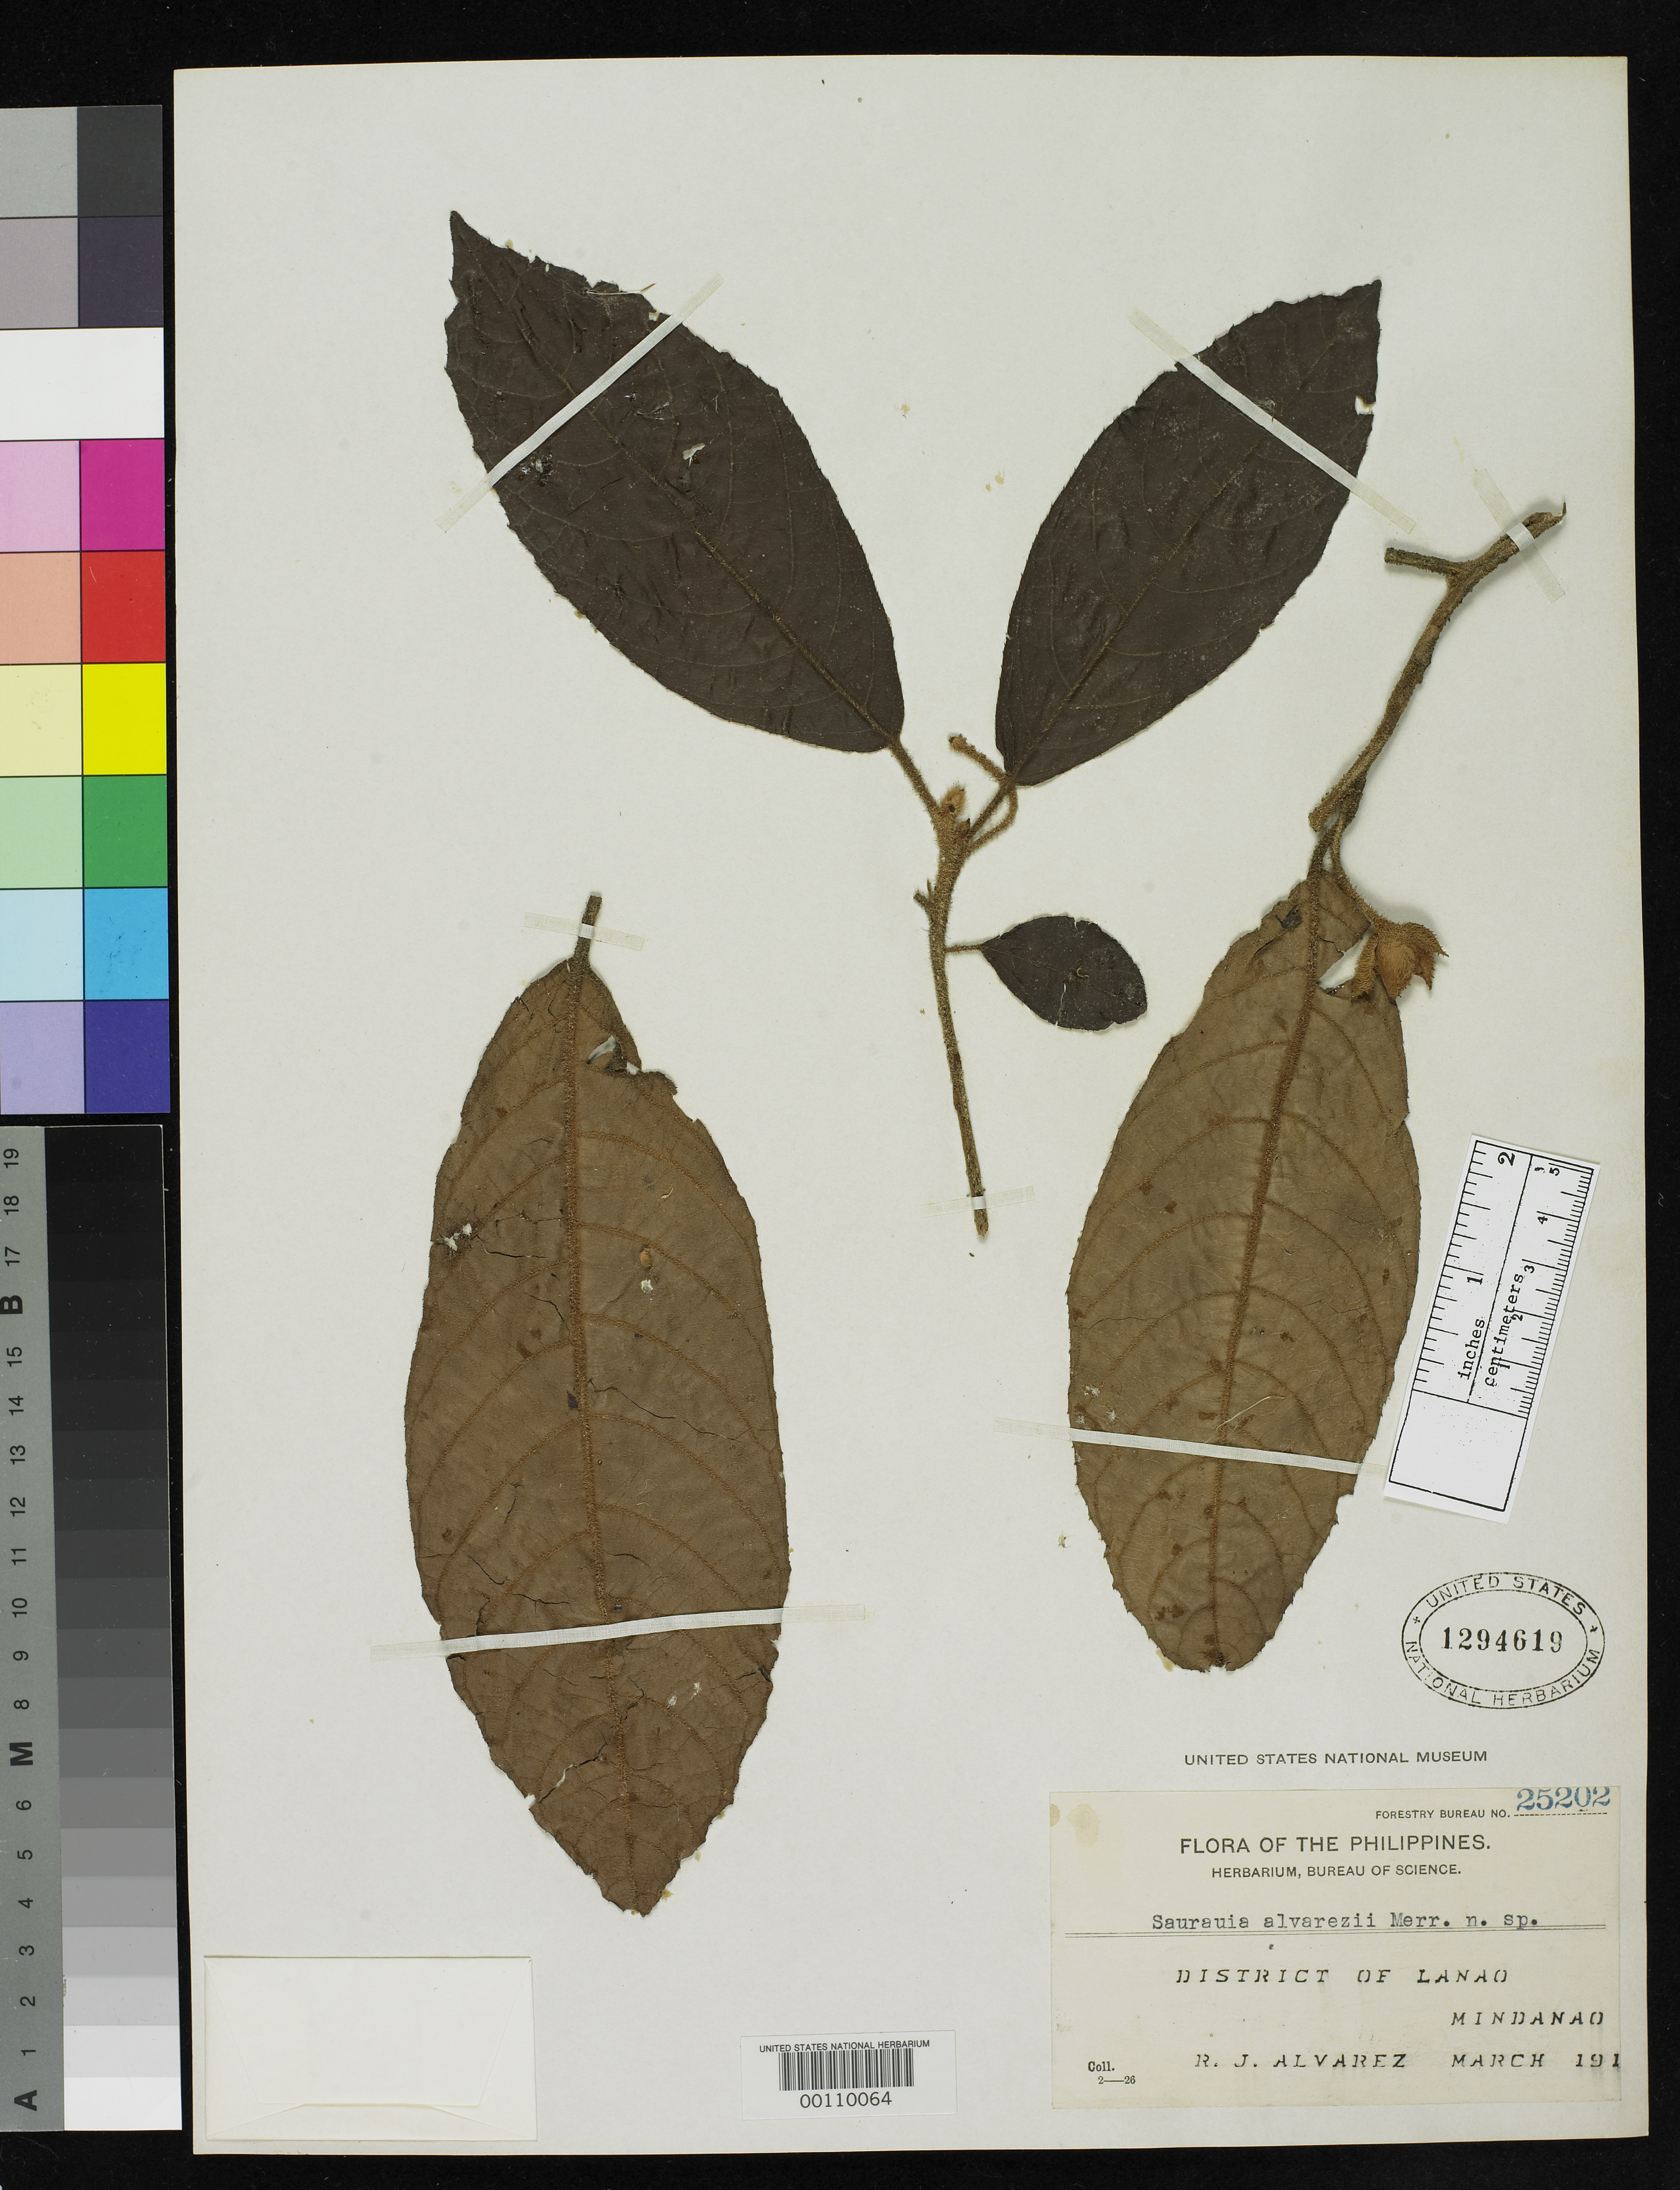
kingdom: Plantae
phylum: Tracheophyta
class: Magnoliopsida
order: Ericales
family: Actinidiaceae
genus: Saurauia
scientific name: Saurauia alvarezii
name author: Merr.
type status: Isotype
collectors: R. Alvarez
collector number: For. Bur. 25202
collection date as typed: Mar 1916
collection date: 1916-03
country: Philippines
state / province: Muslim Mindanao / Northern Mindanao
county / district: Lanao del Norte / Lanao del Sur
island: Mindanao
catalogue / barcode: US 1294619